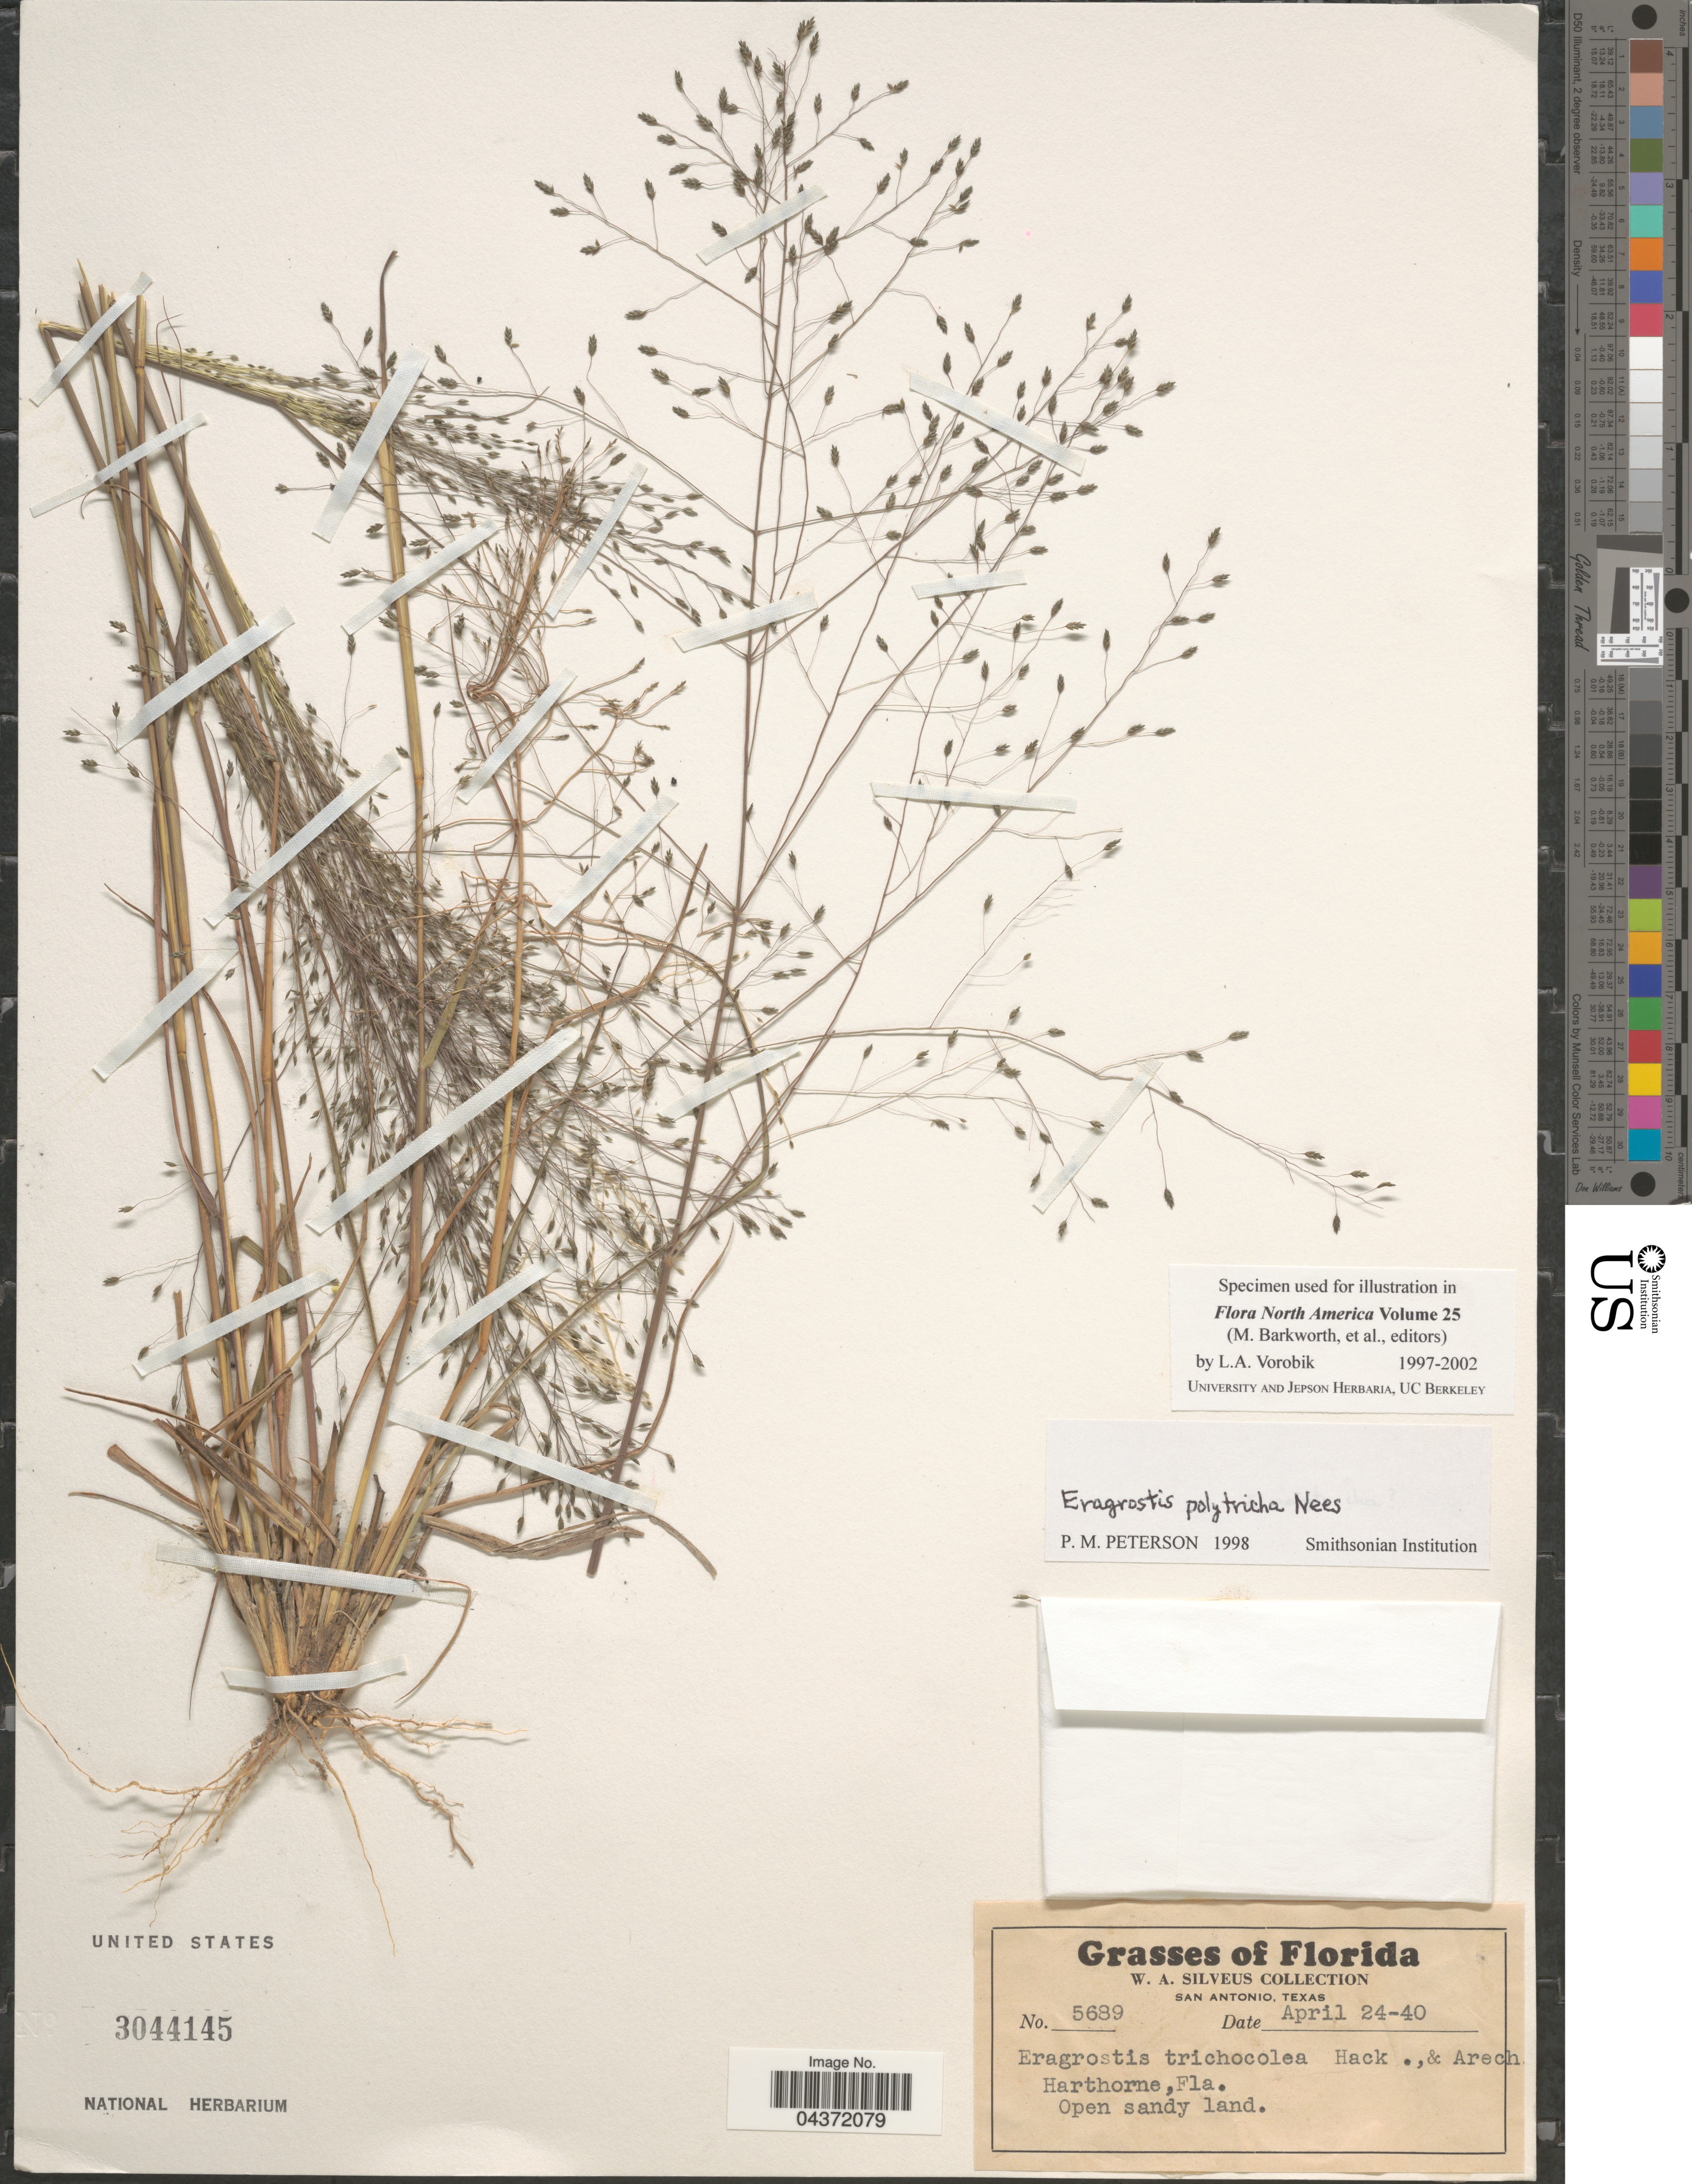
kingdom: Plantae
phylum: Tracheophyta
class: Liliopsida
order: Poales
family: Poaceae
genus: Eragrostis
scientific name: Eragrostis trichocolea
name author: Hack. & Arechav.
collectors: W. Silveus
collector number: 5689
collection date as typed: Transcribed d/m/y: 24/4/40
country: United States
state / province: Florida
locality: Harthorne.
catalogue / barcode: US 3044145